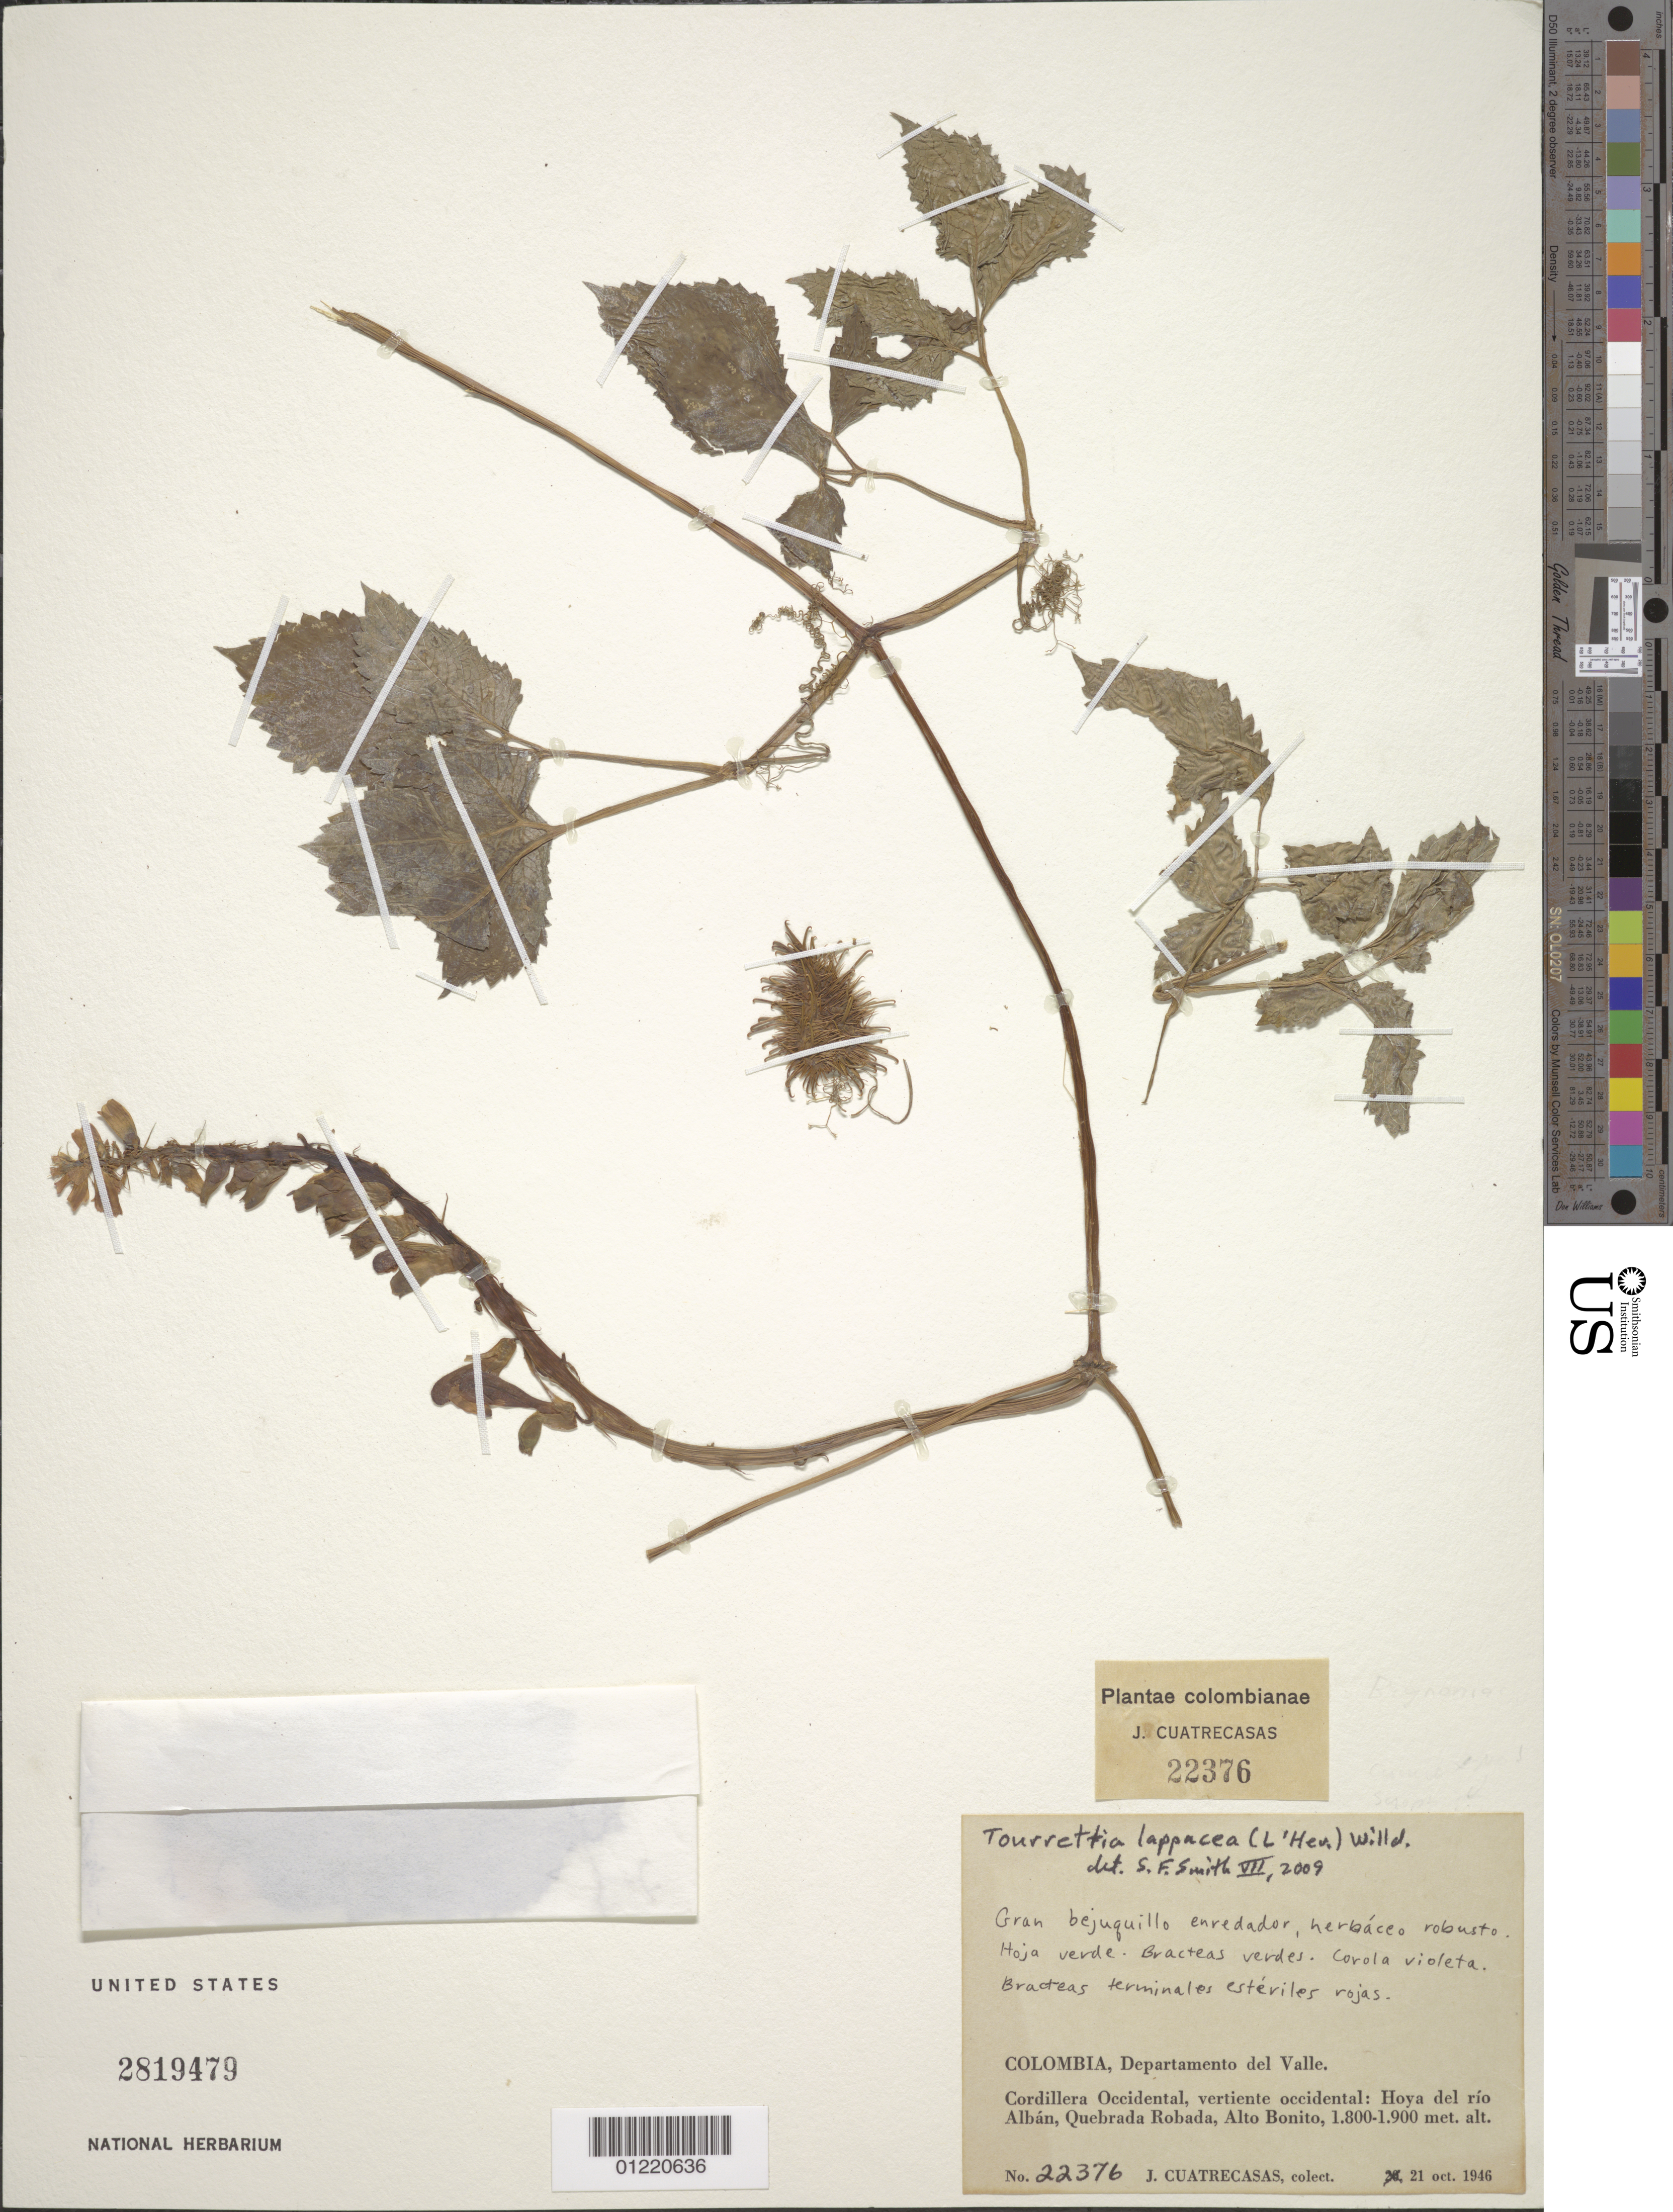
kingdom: Plantae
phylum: Tracheophyta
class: Magnoliopsida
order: Lamiales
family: Bignoniaceae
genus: Tourrettia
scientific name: Tourrettia lappacea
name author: (L'Hér.) Willd.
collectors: J. Cuatrecasas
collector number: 22376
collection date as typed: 10/21/1946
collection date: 1946-10-21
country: Colombia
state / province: Valle del Cauca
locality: Cordillera Occidental, vertiente occidental: Hoya del rio Alban, Quebrada Robada, Alto Bonito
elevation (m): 1800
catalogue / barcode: US 2819479